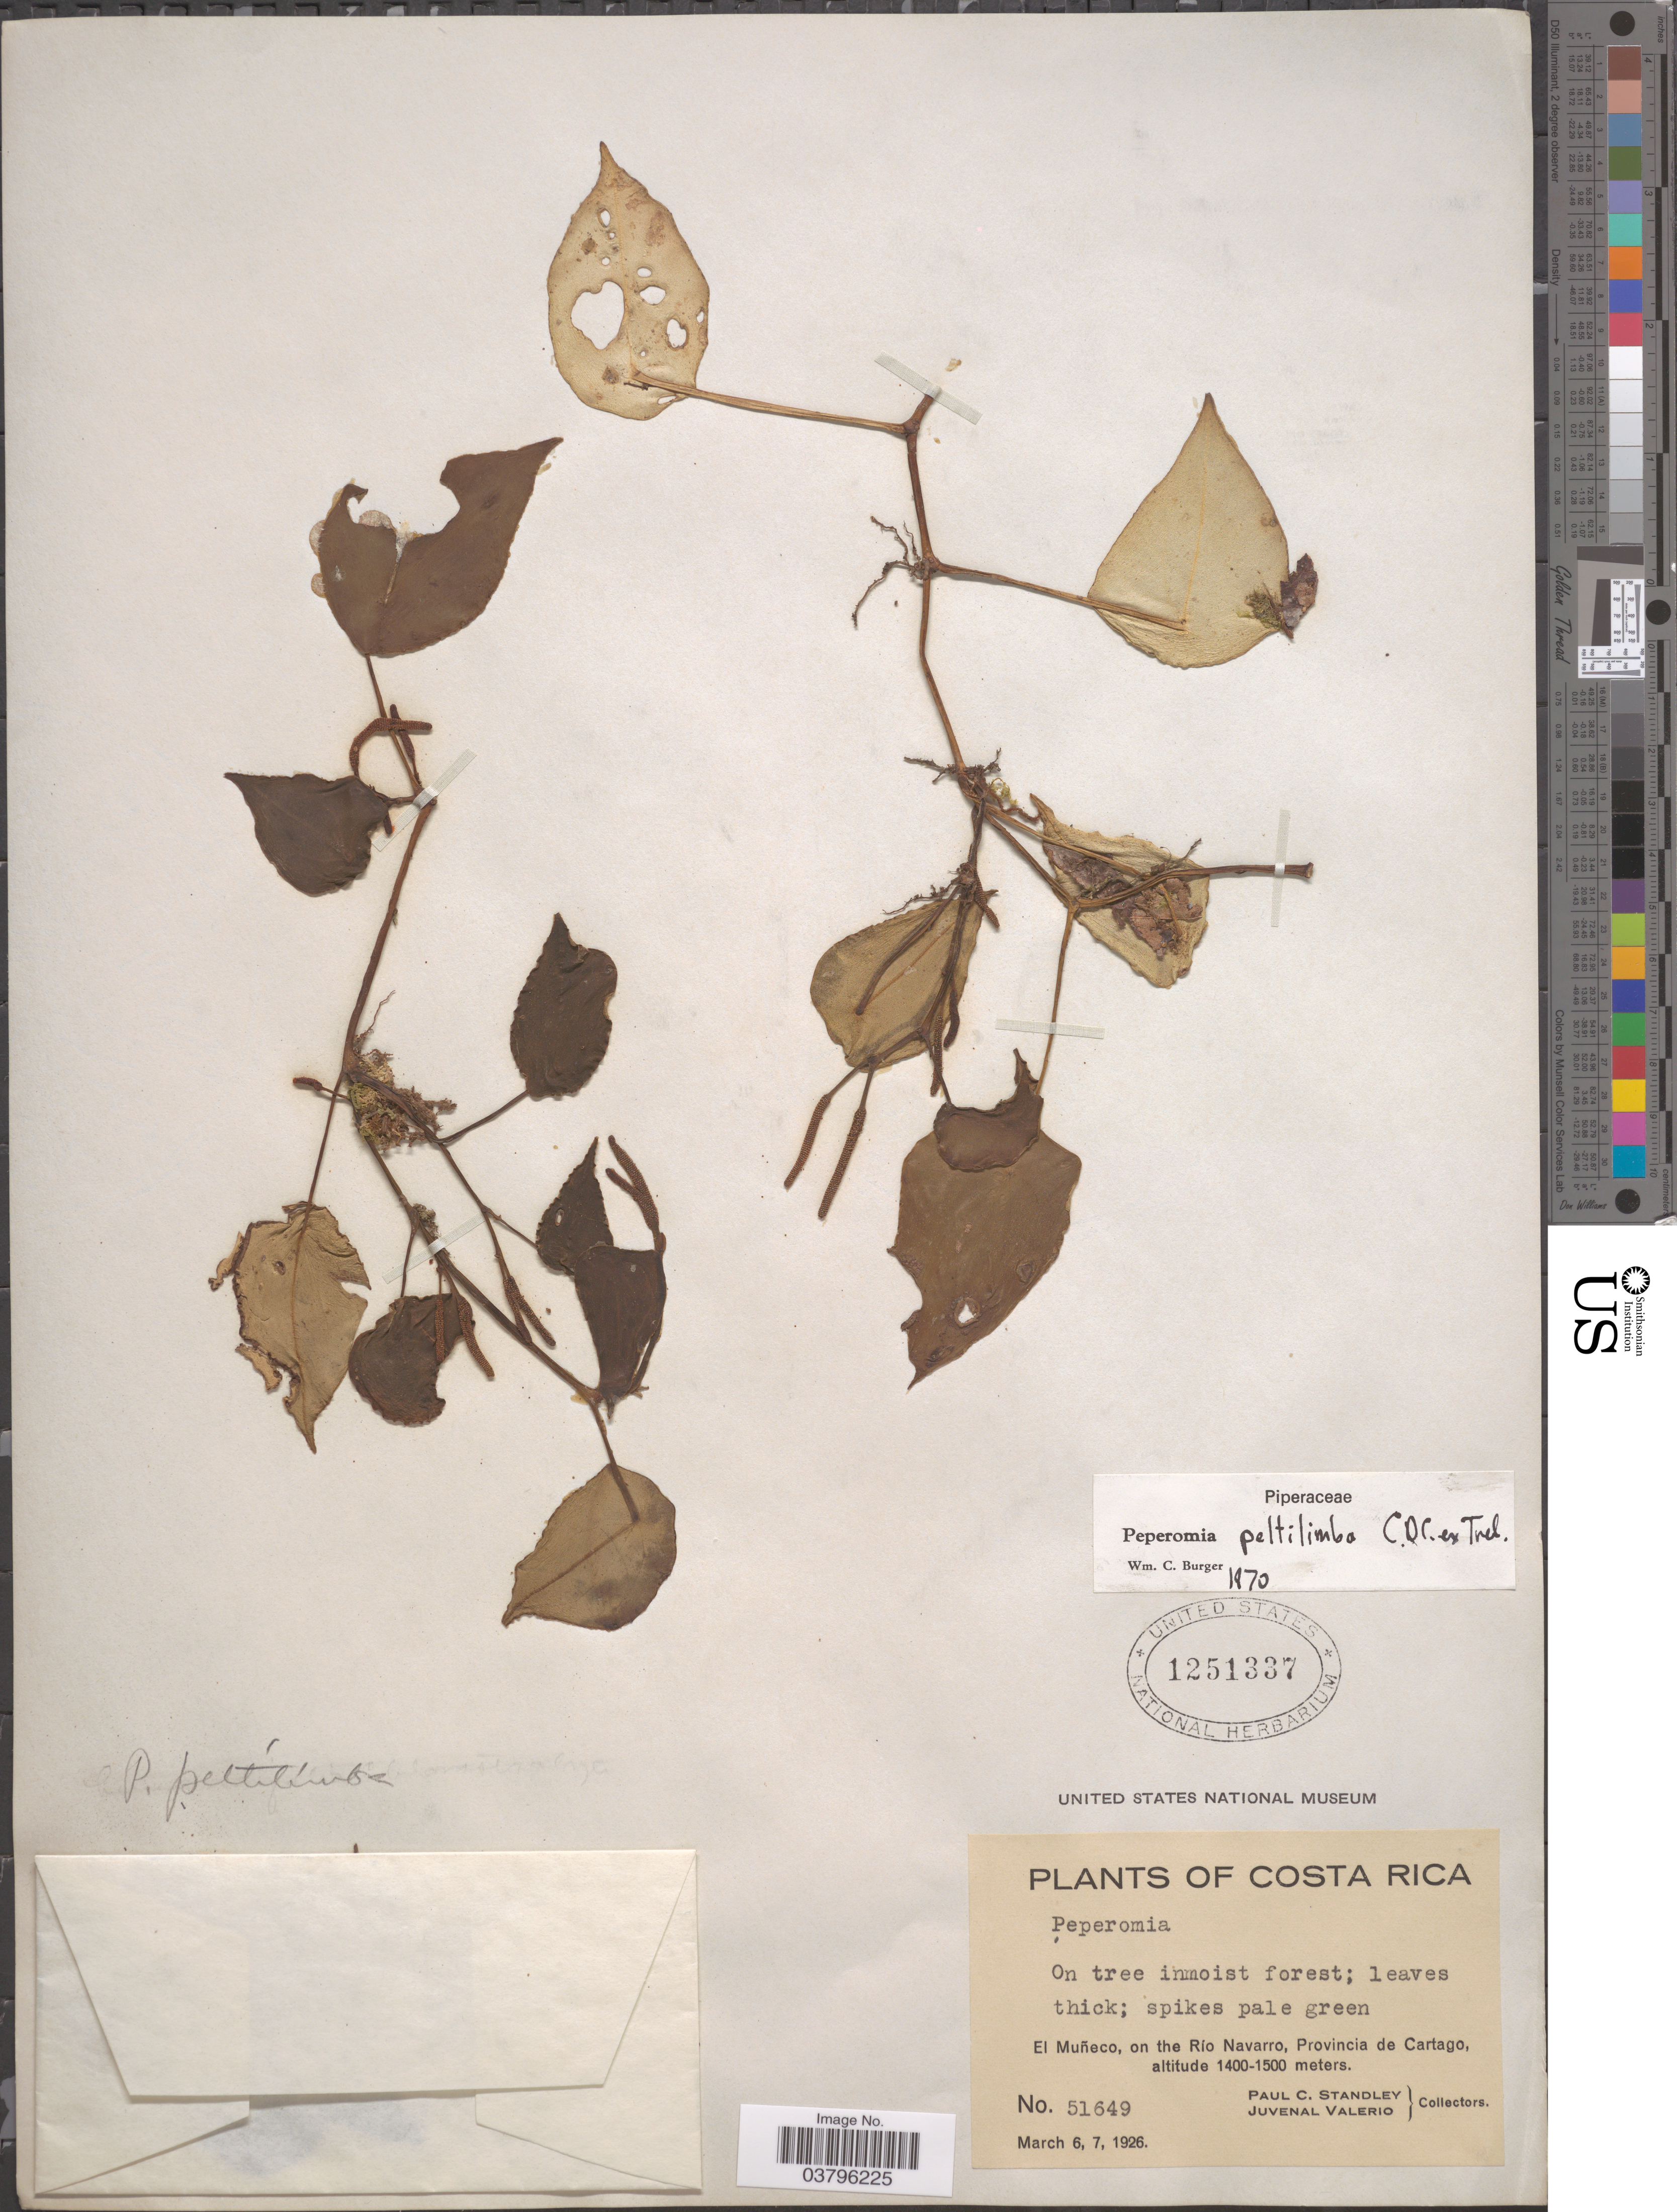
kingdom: Plantae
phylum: Tracheophyta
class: Magnoliopsida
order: Piperales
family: Piperaceae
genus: Peperomia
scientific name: Peperomia peltilimba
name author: Trel. ex C. DC.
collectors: P. C. Standley & J. Valerio R.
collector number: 51649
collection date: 1926-03-06/1926-03-07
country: Costa Rica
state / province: Cartago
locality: El Muñeco, on the Río Navarro.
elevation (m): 1400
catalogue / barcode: US 1251337